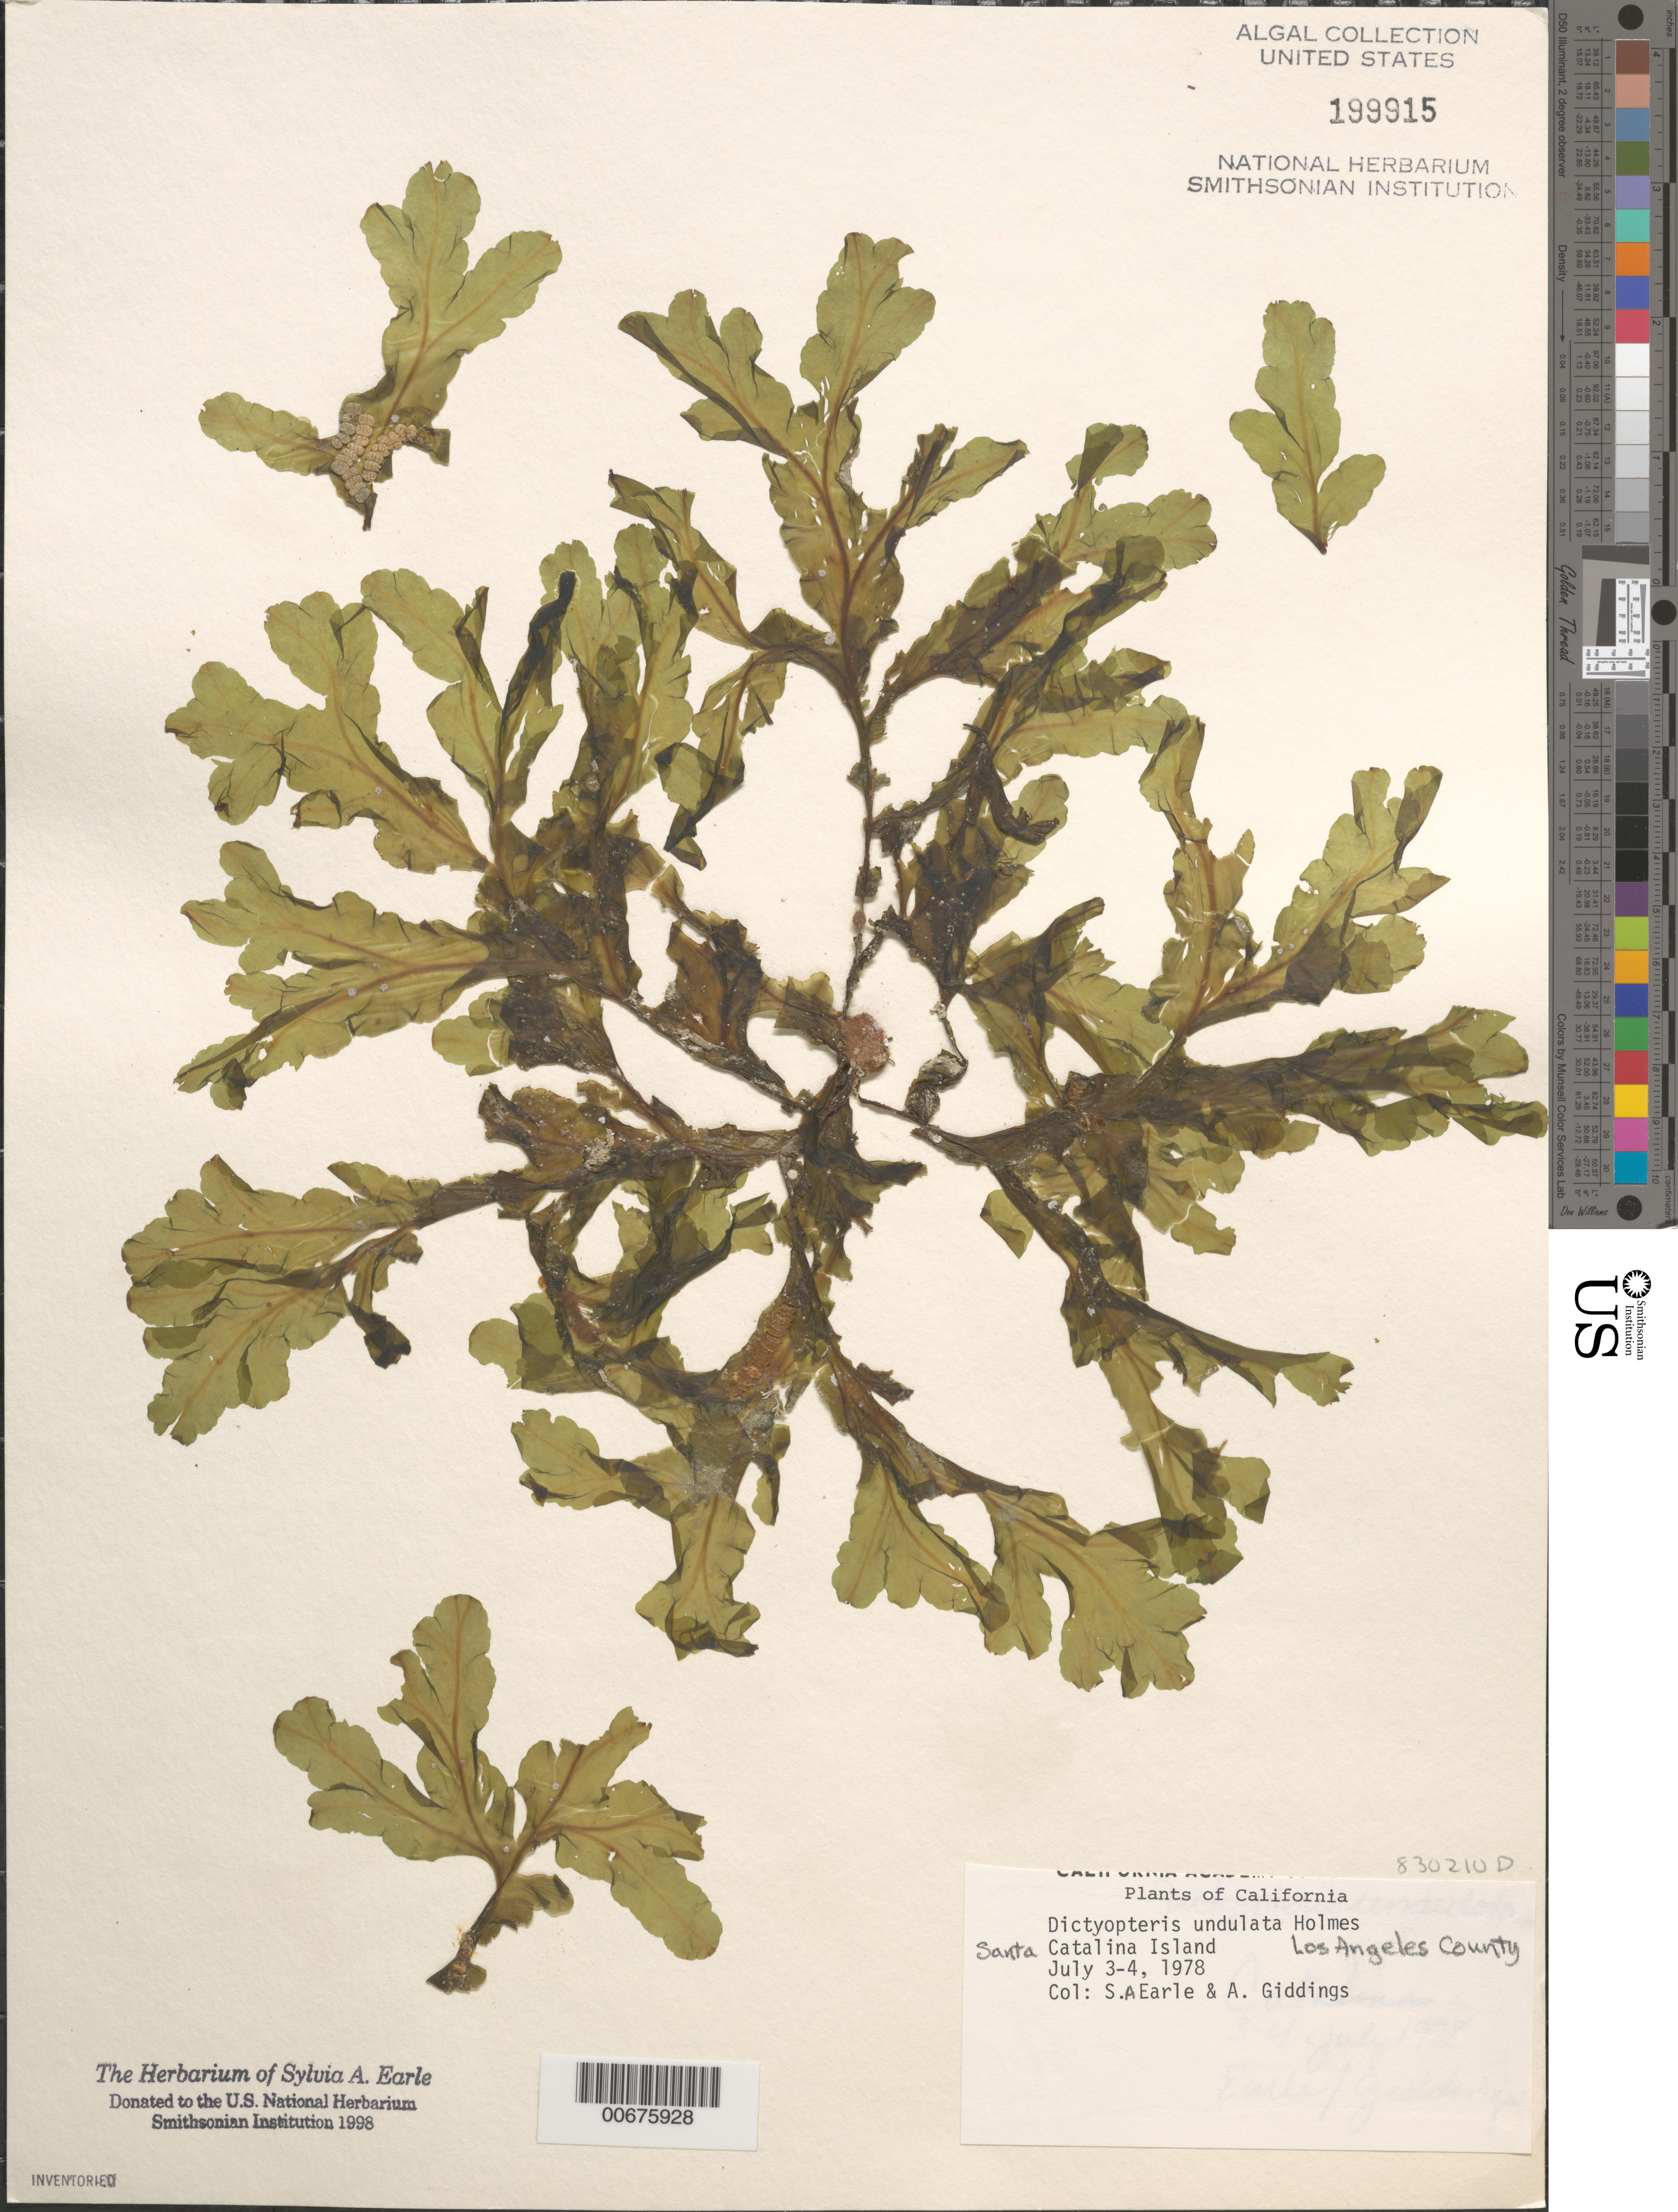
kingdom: Chromista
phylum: Ochrophyta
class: Phaeophyceae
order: Dictyotales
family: Dictyotaceae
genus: Dictyopteris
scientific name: Dictyopteris undulata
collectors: S. A. Earle & A. Giddings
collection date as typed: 03 Jul 1978 to 04 Jul 1978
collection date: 1978-07-03/1978-07-04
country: United States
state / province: California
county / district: Los Angeles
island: Santa Catalina Island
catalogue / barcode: US 199915